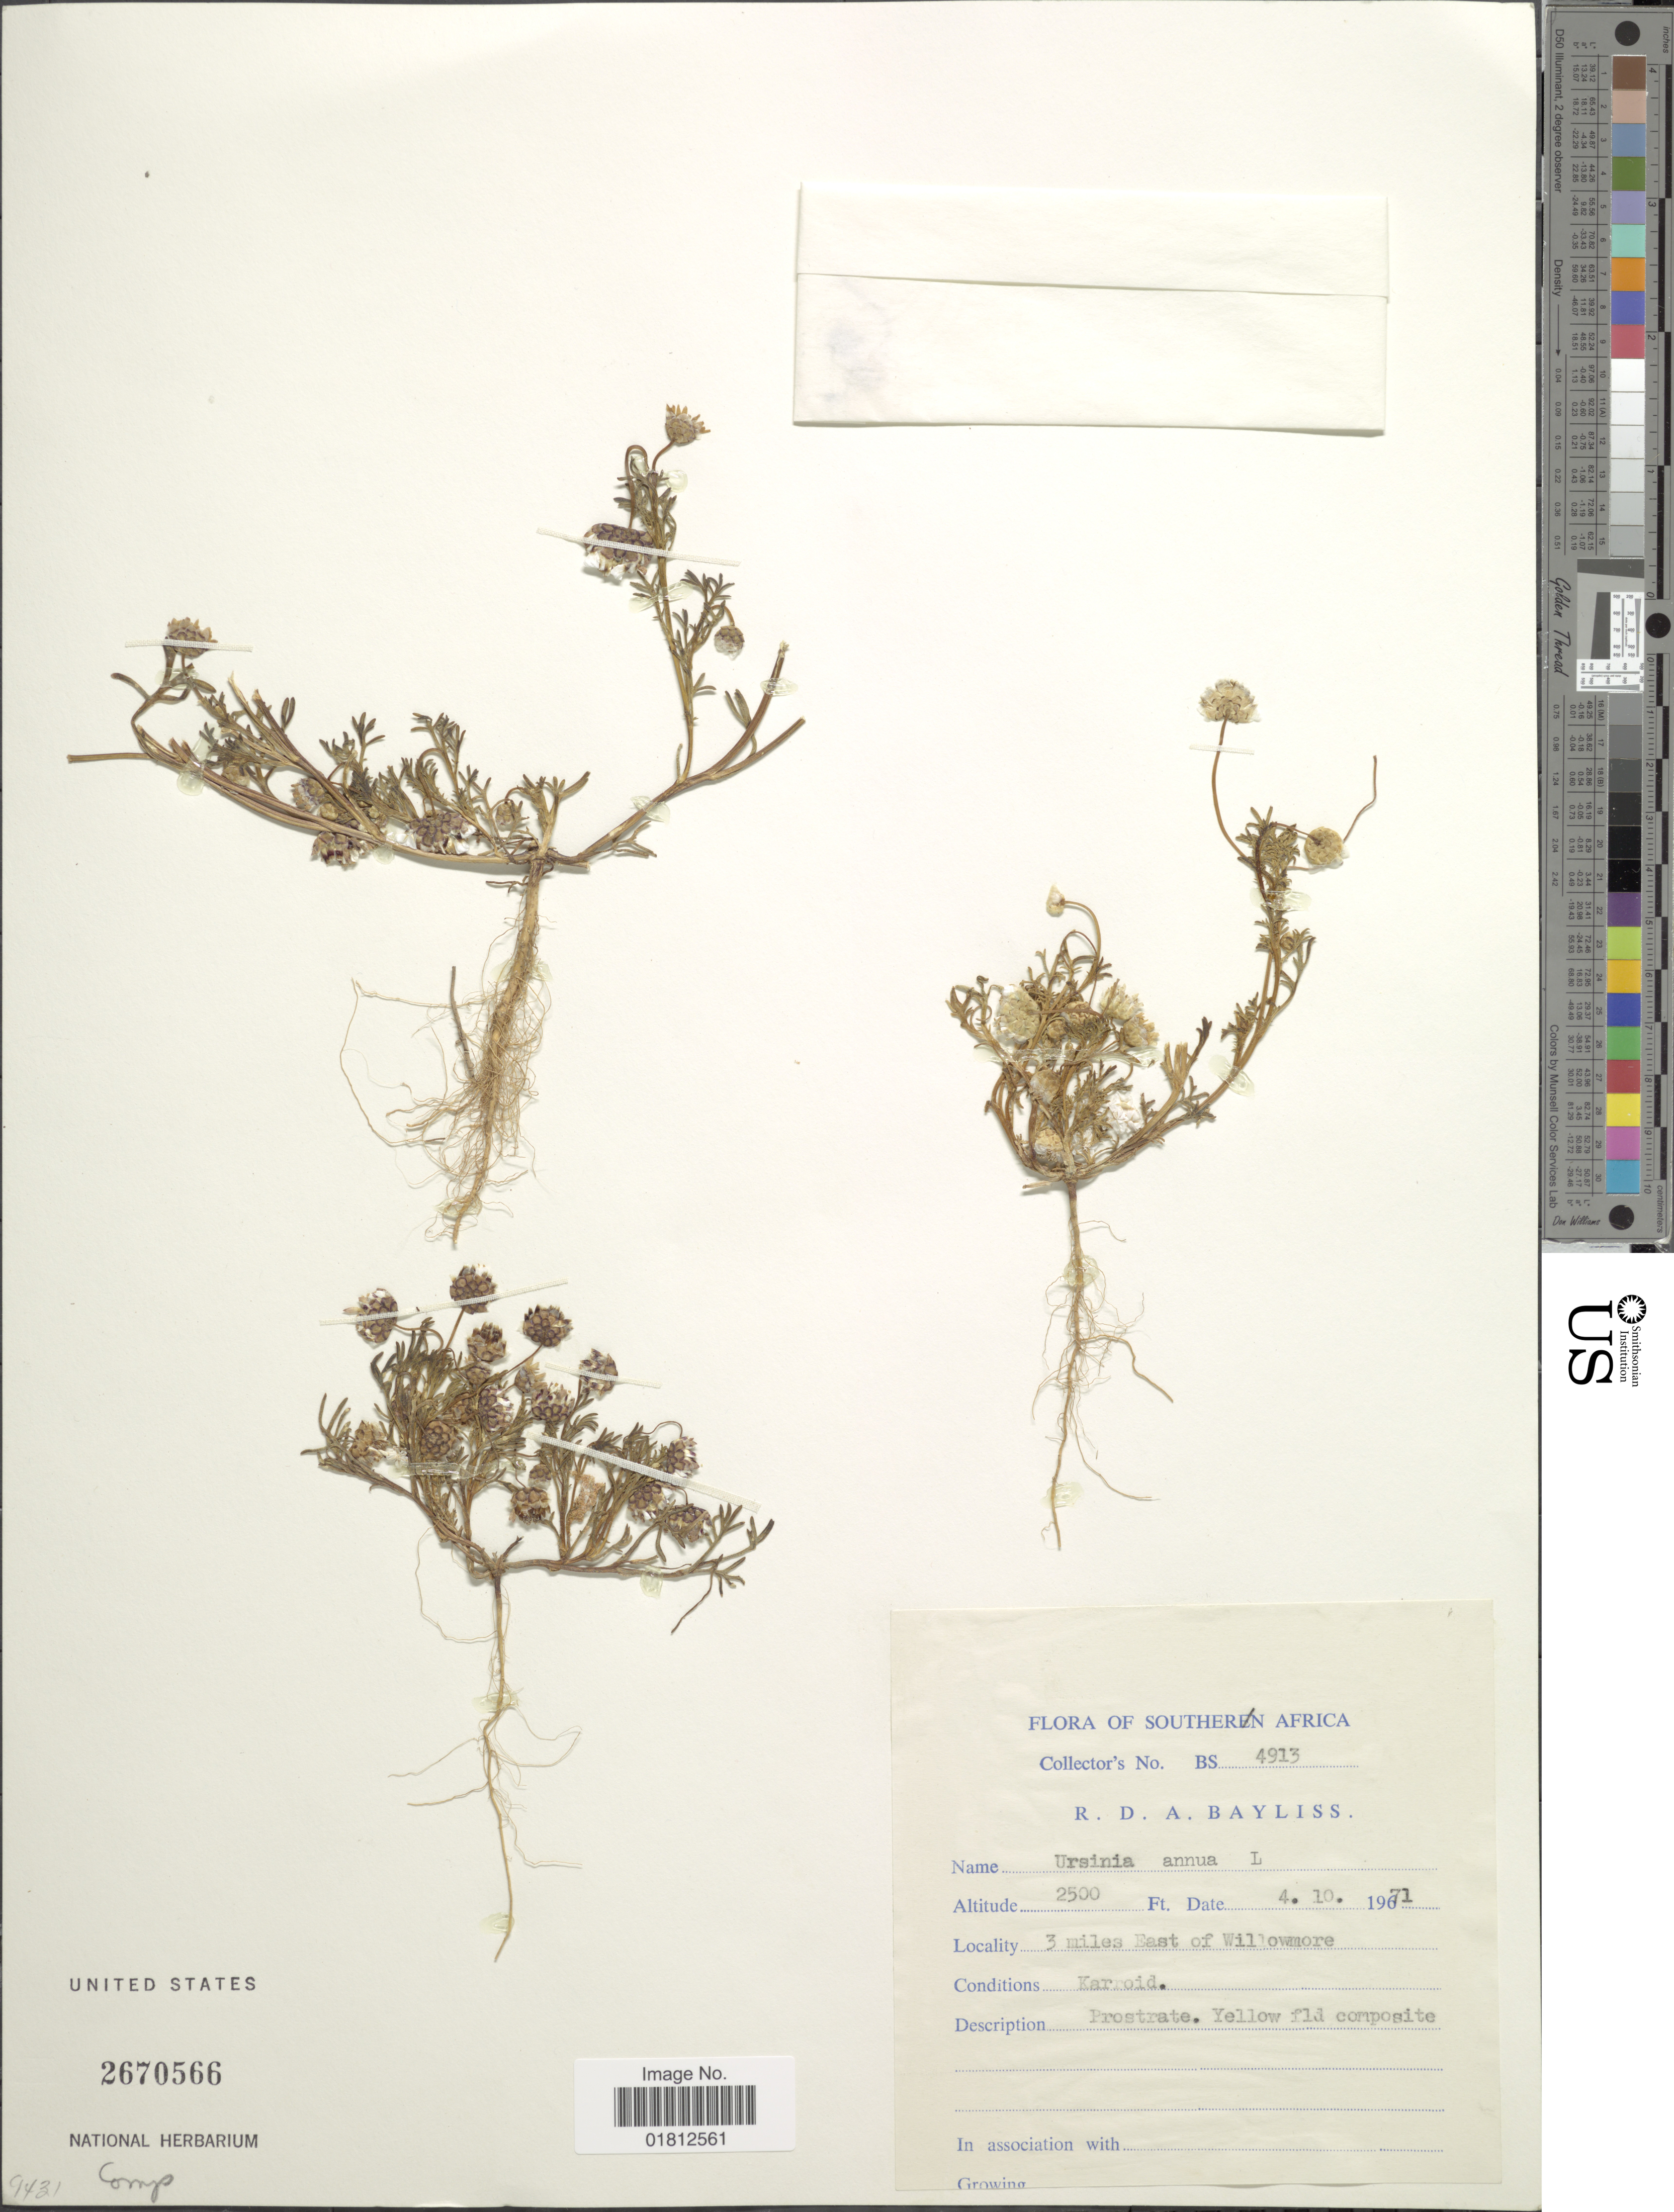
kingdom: Plantae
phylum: Tracheophyta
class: Magnoliopsida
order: Asterales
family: Asteraceae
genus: Ursinia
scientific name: Ursinia annua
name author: Less.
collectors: R. Bayliss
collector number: BS4913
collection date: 1971-10-04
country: South Africa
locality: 3 miles East of Willowmore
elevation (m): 762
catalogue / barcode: US 2670566